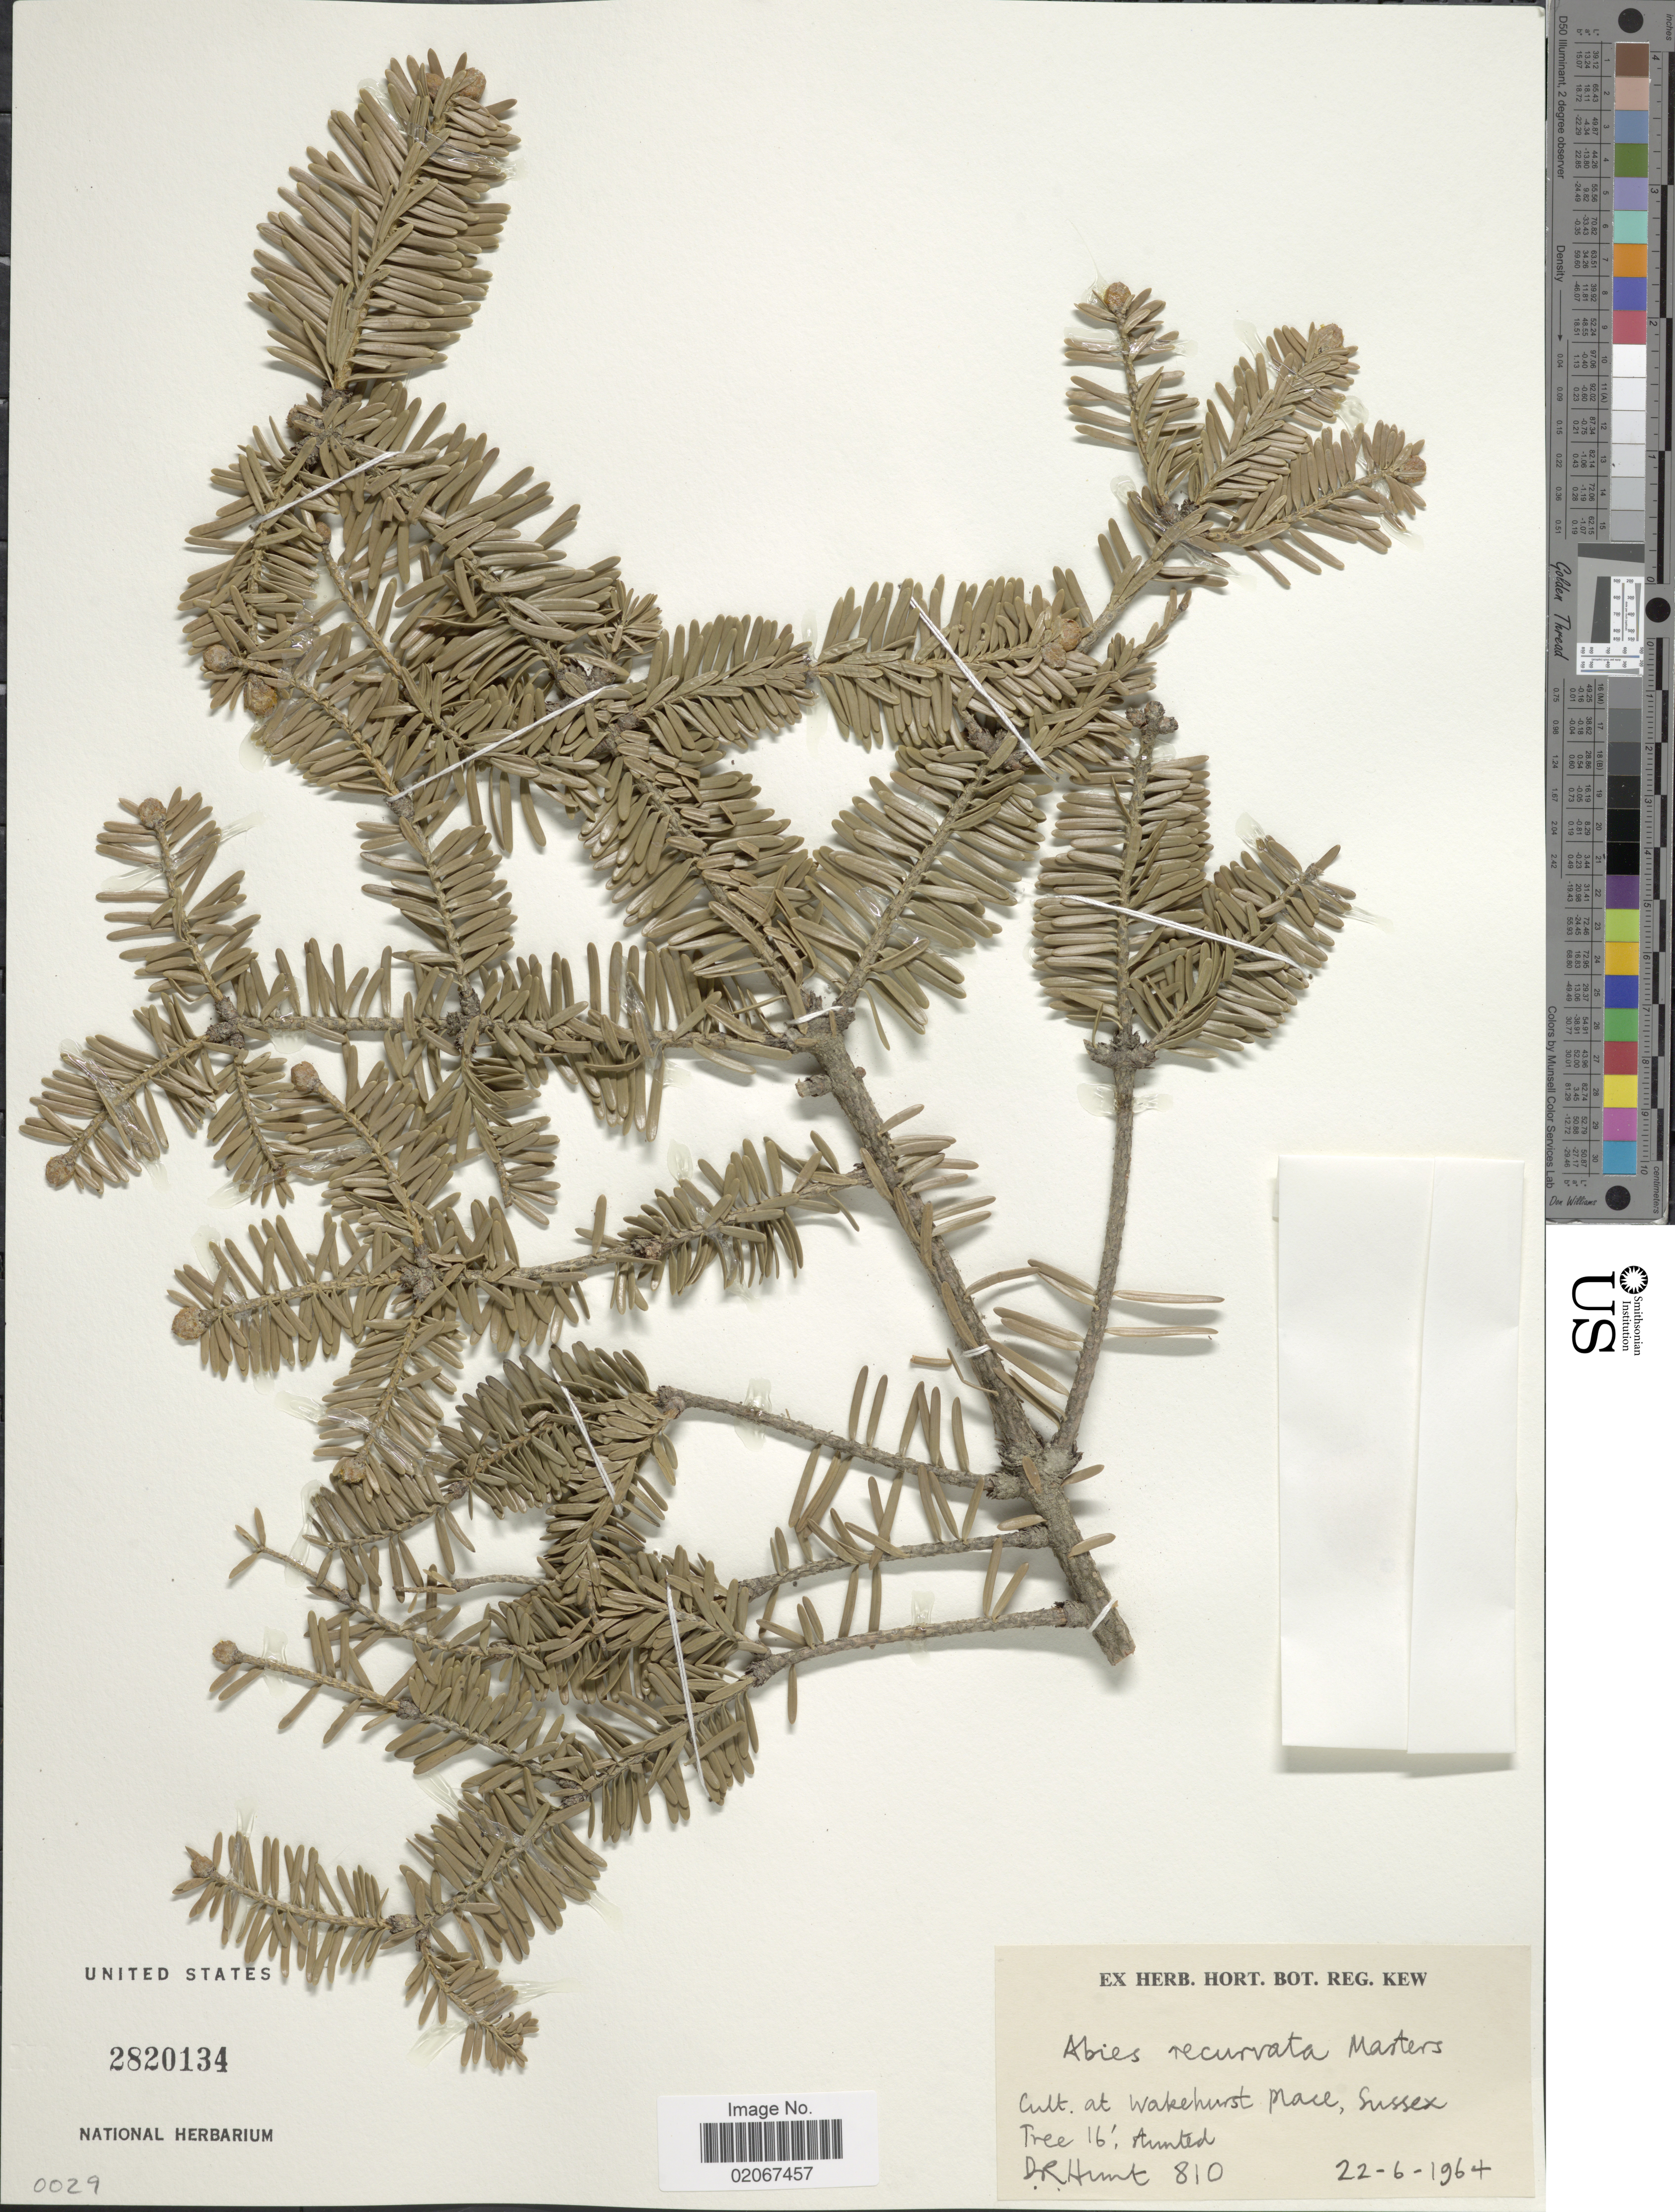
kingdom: Plantae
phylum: Tracheophyta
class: Pinopsida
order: Pinales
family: Pinaceae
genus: Abies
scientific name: Abies recurvata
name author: Mast.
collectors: D. R. Hunt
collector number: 810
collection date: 1964-06-22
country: United Kingdom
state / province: England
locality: Wakehurst Place, Sussex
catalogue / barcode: US 2820134